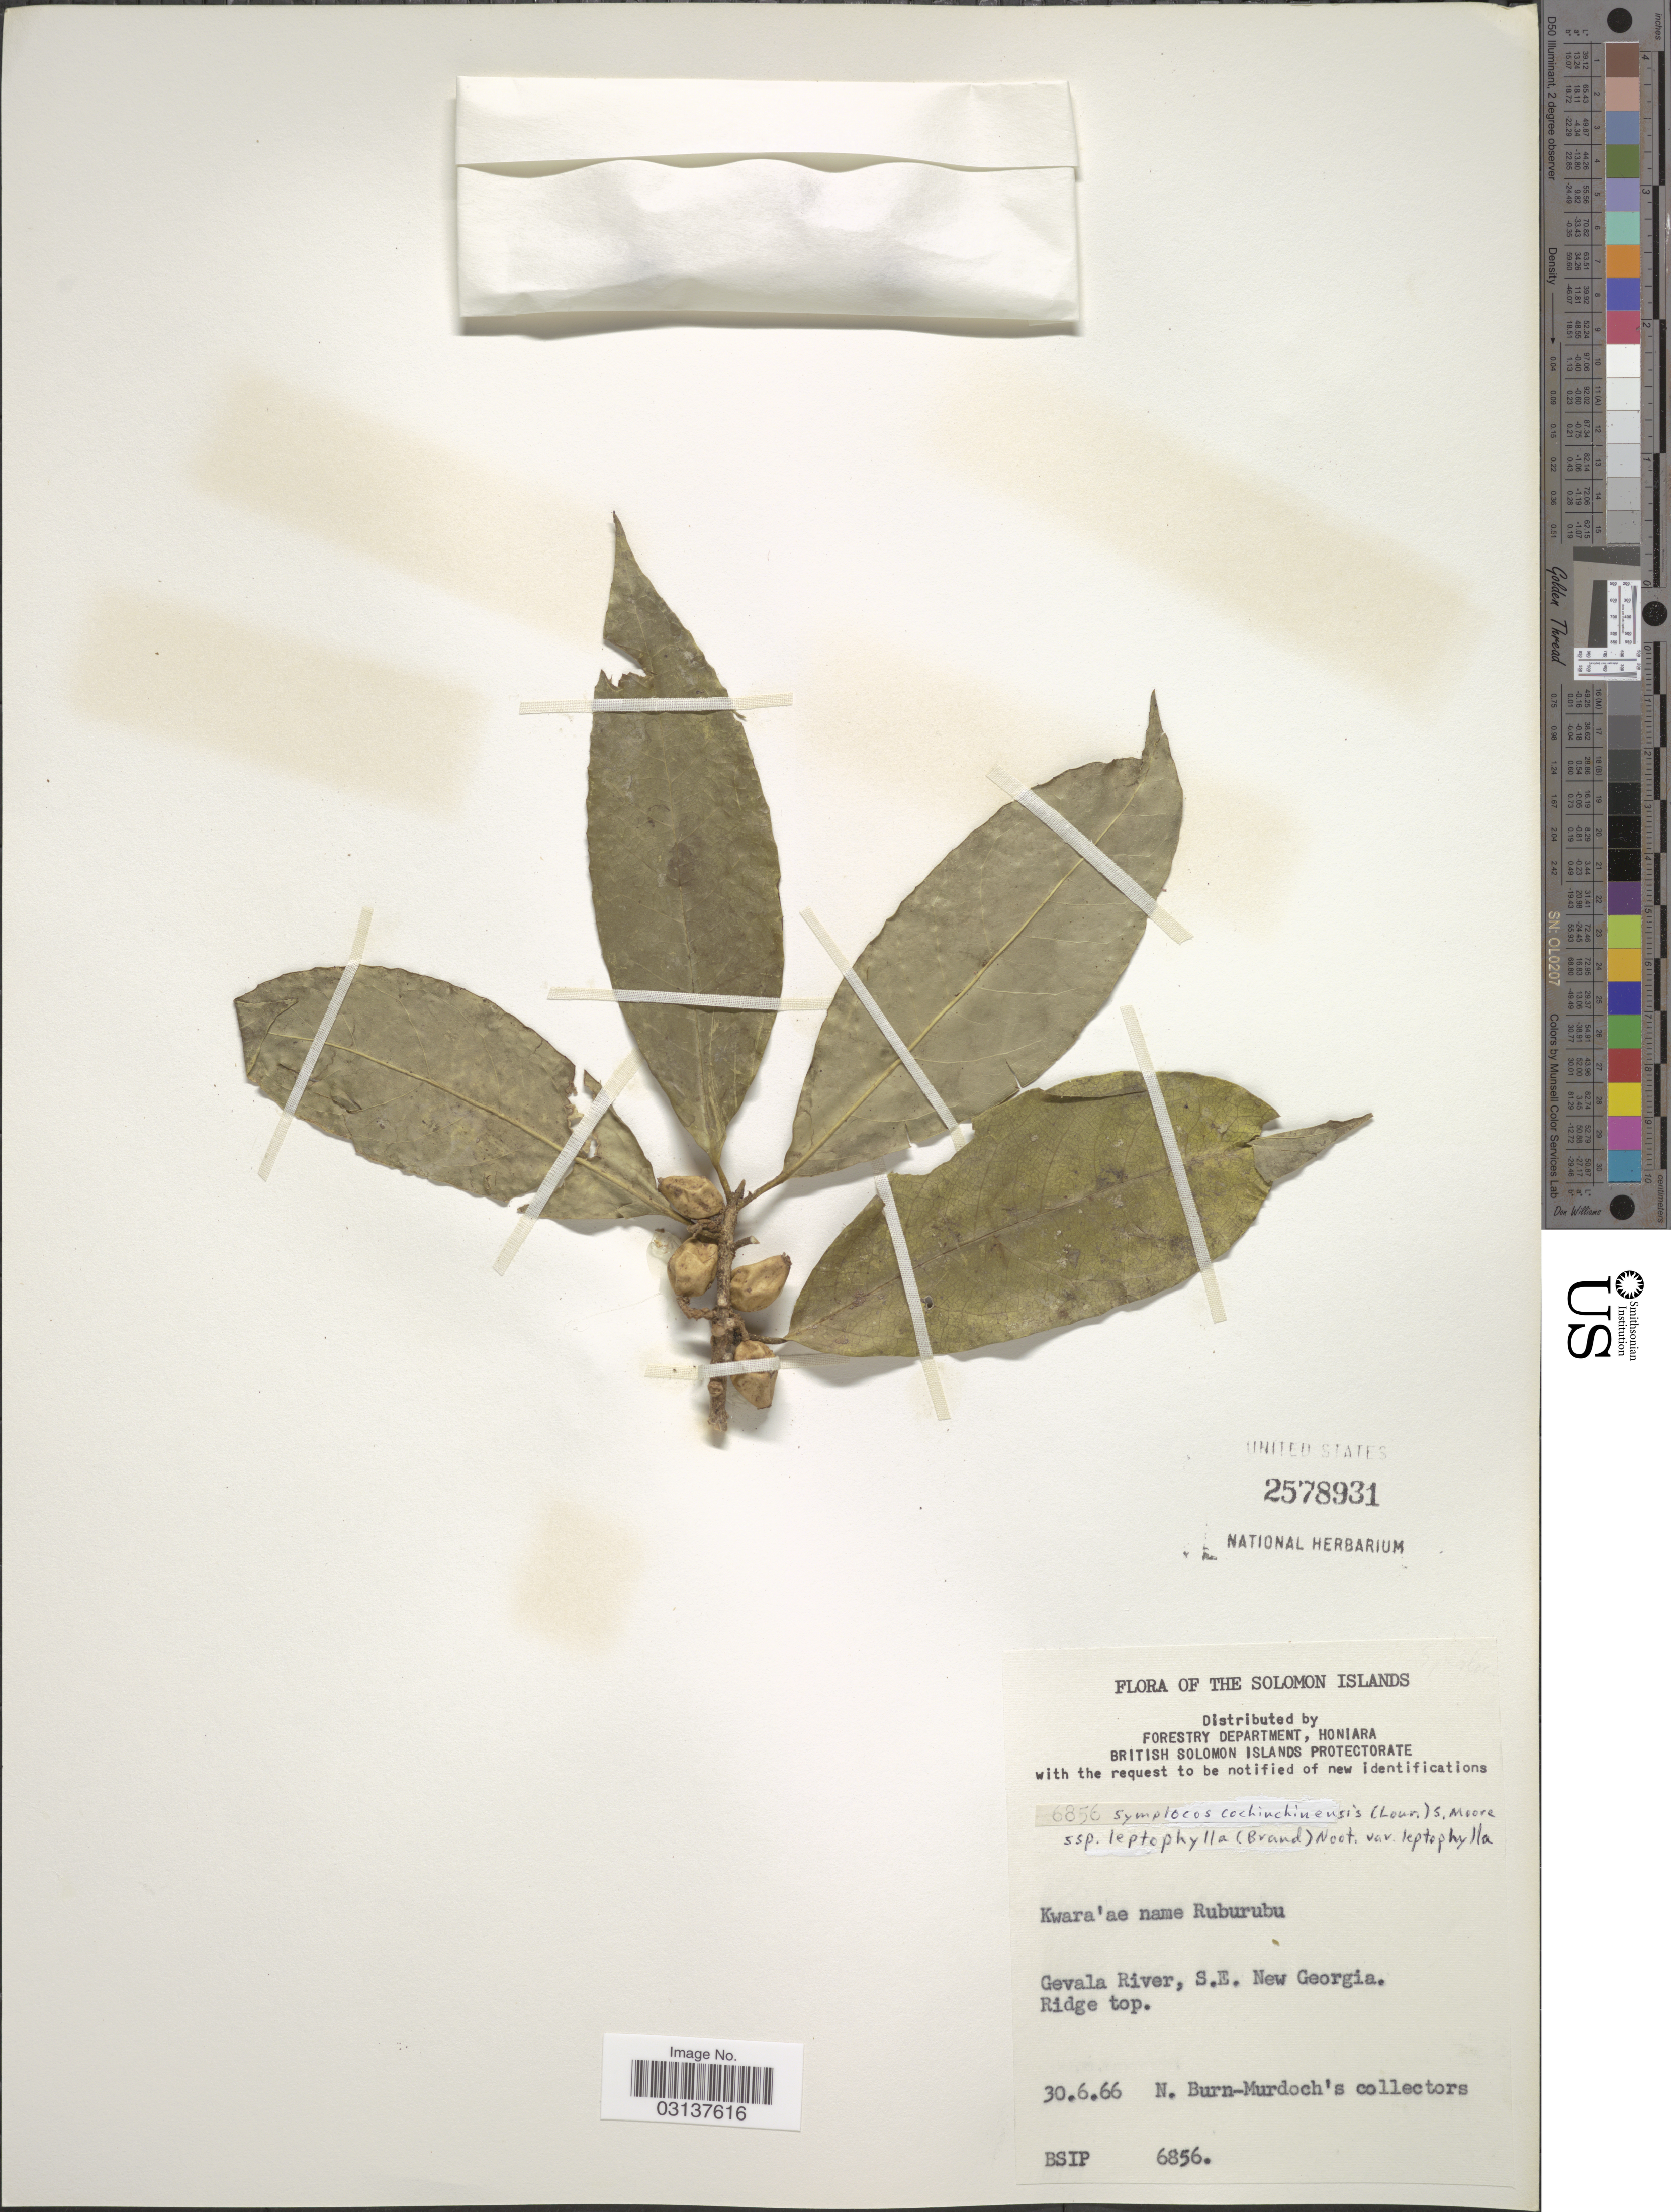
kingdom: Plantae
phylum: Tracheophyta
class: Magnoliopsida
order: Ericales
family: Symplocaceae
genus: Symplocos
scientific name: Symplocos cochinchinensis var. leptophylla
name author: (Brand) Noot.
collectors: N. Burn-Murdoch's collectors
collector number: BSIP 6856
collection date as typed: Transcribed d/m/y: 30/6/66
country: Solomon Islands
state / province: Solomon Islands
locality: The Solomon Islands, Gevala River, S.E. New Georgia, Ridge top.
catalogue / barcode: US 2578931